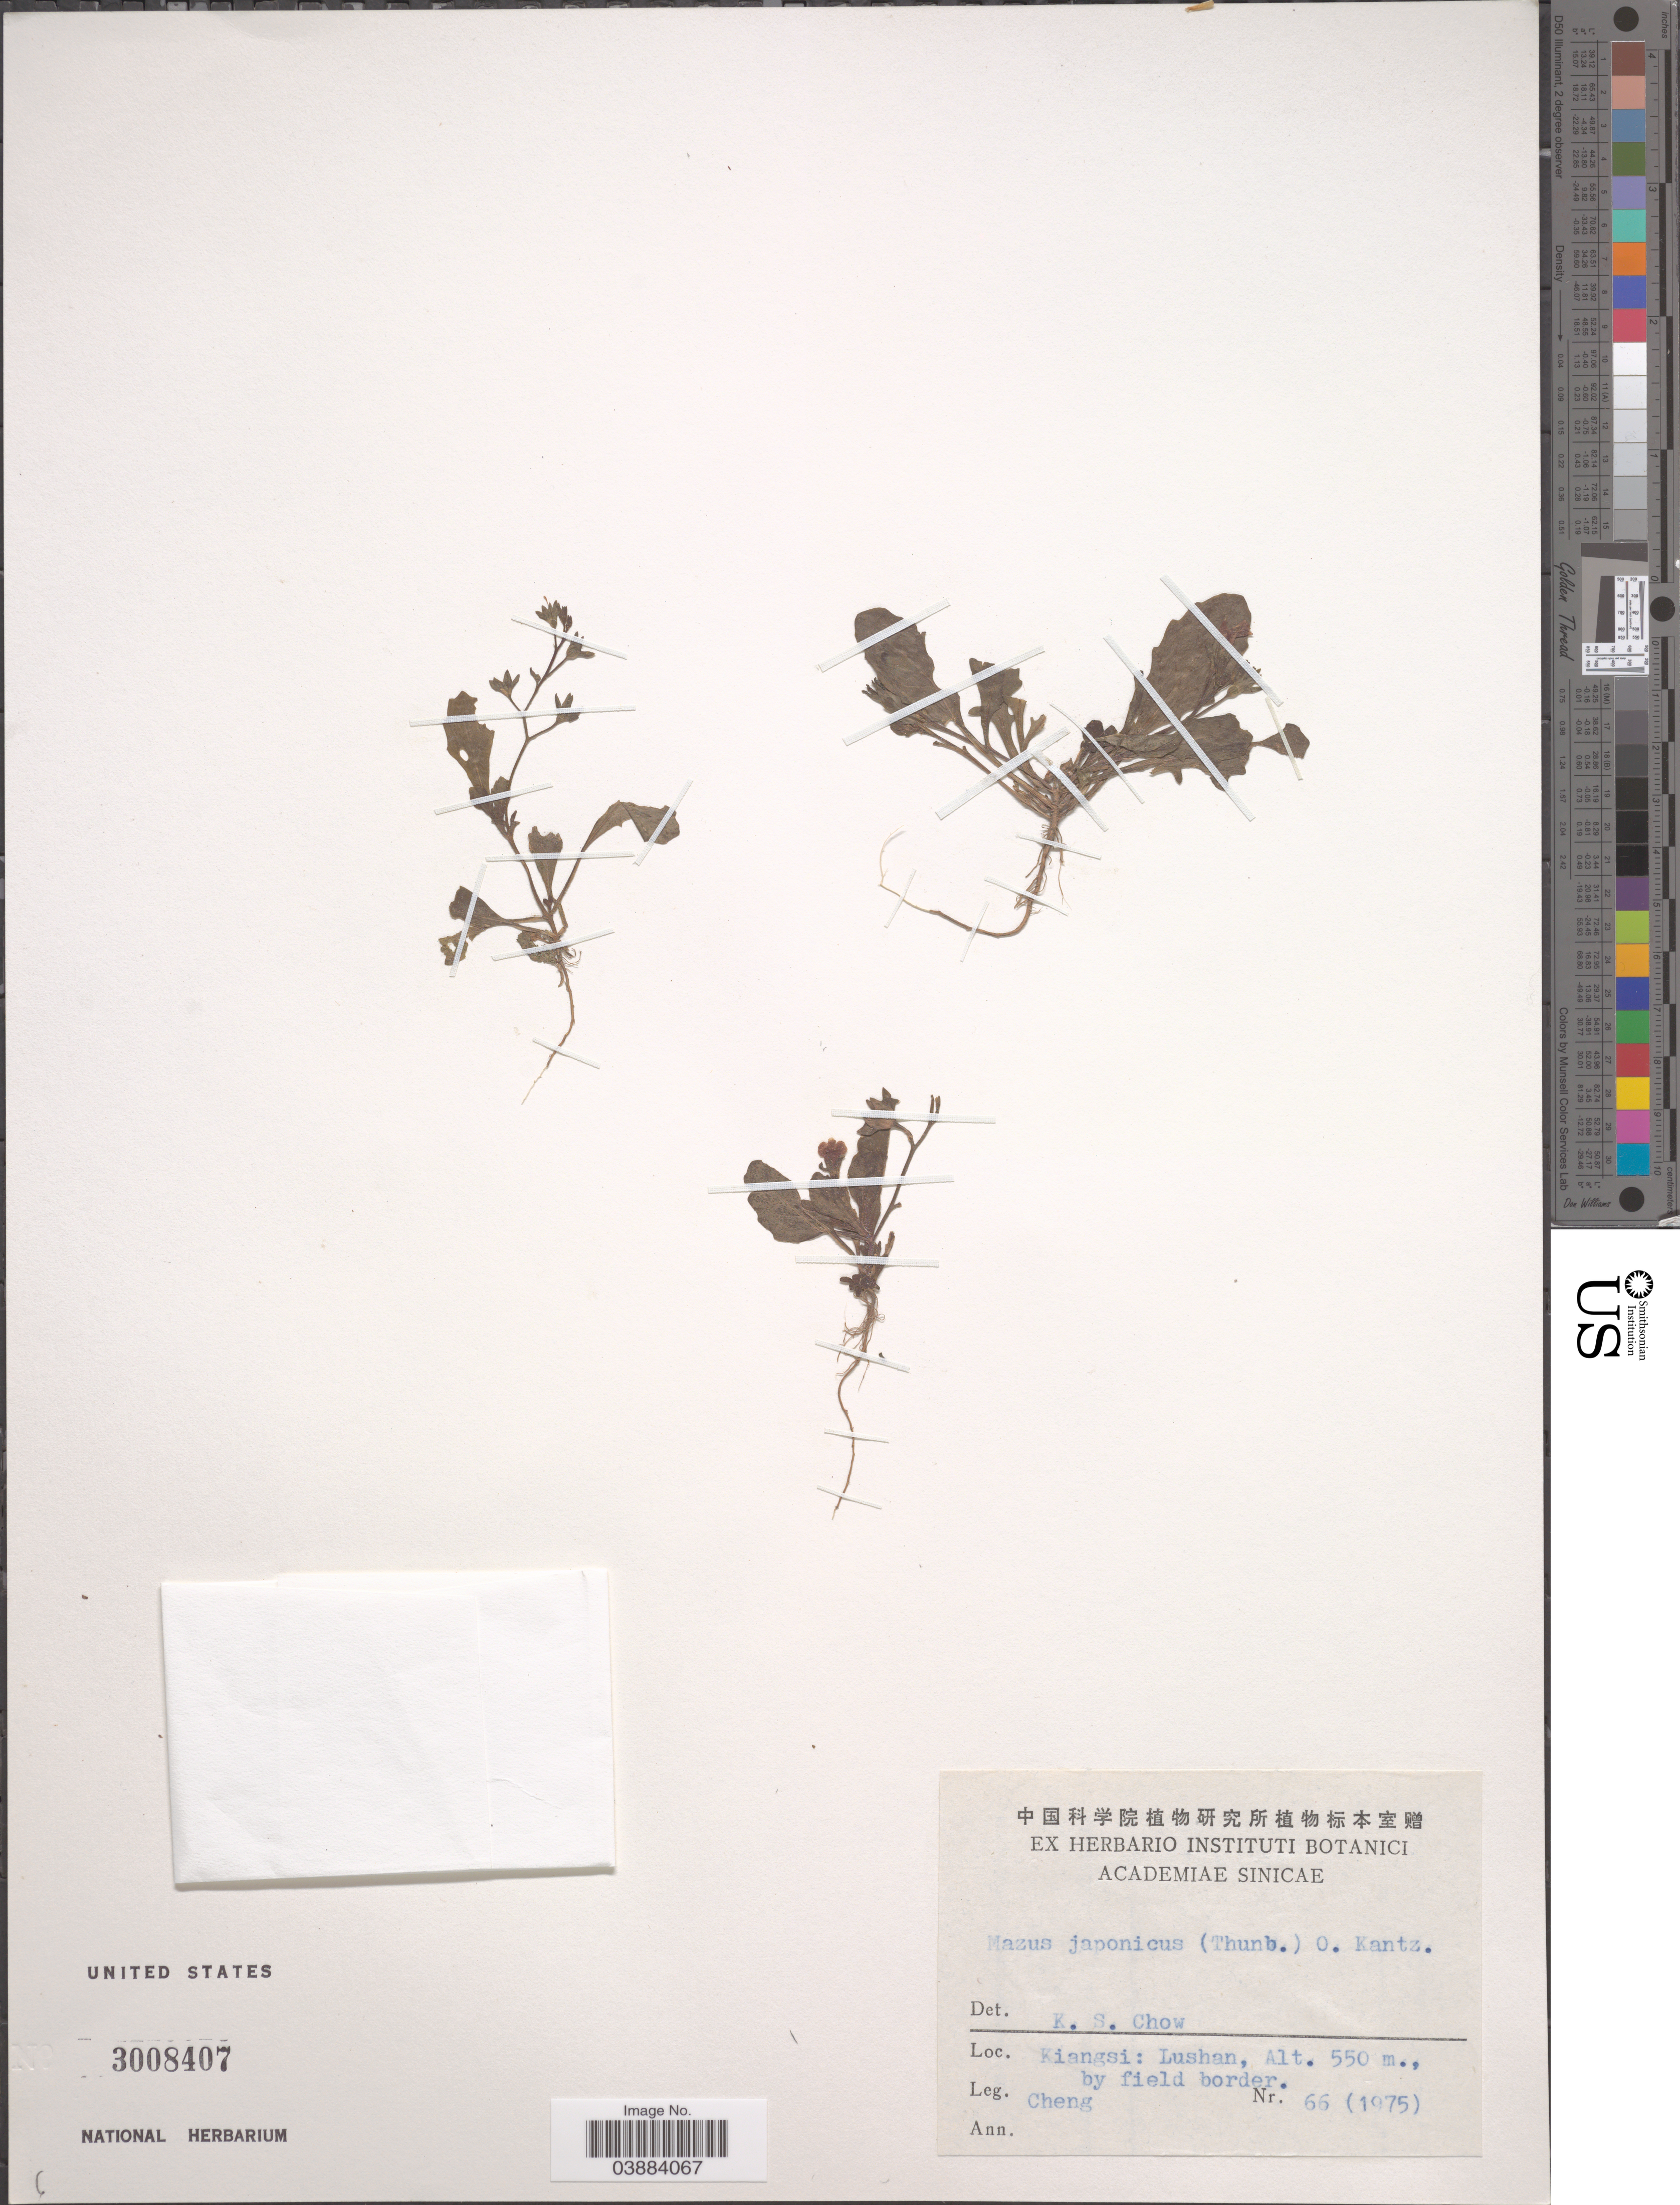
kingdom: Plantae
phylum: Tracheophyta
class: Magnoliopsida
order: Lamiales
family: Mazaceae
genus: Mazus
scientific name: Mazus japonicus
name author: (Thunb.) Kuntze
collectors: -. Cheng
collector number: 66(1975)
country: China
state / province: Jiangxi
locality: Kiangsi: Lushan.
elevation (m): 550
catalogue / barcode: US 3008407